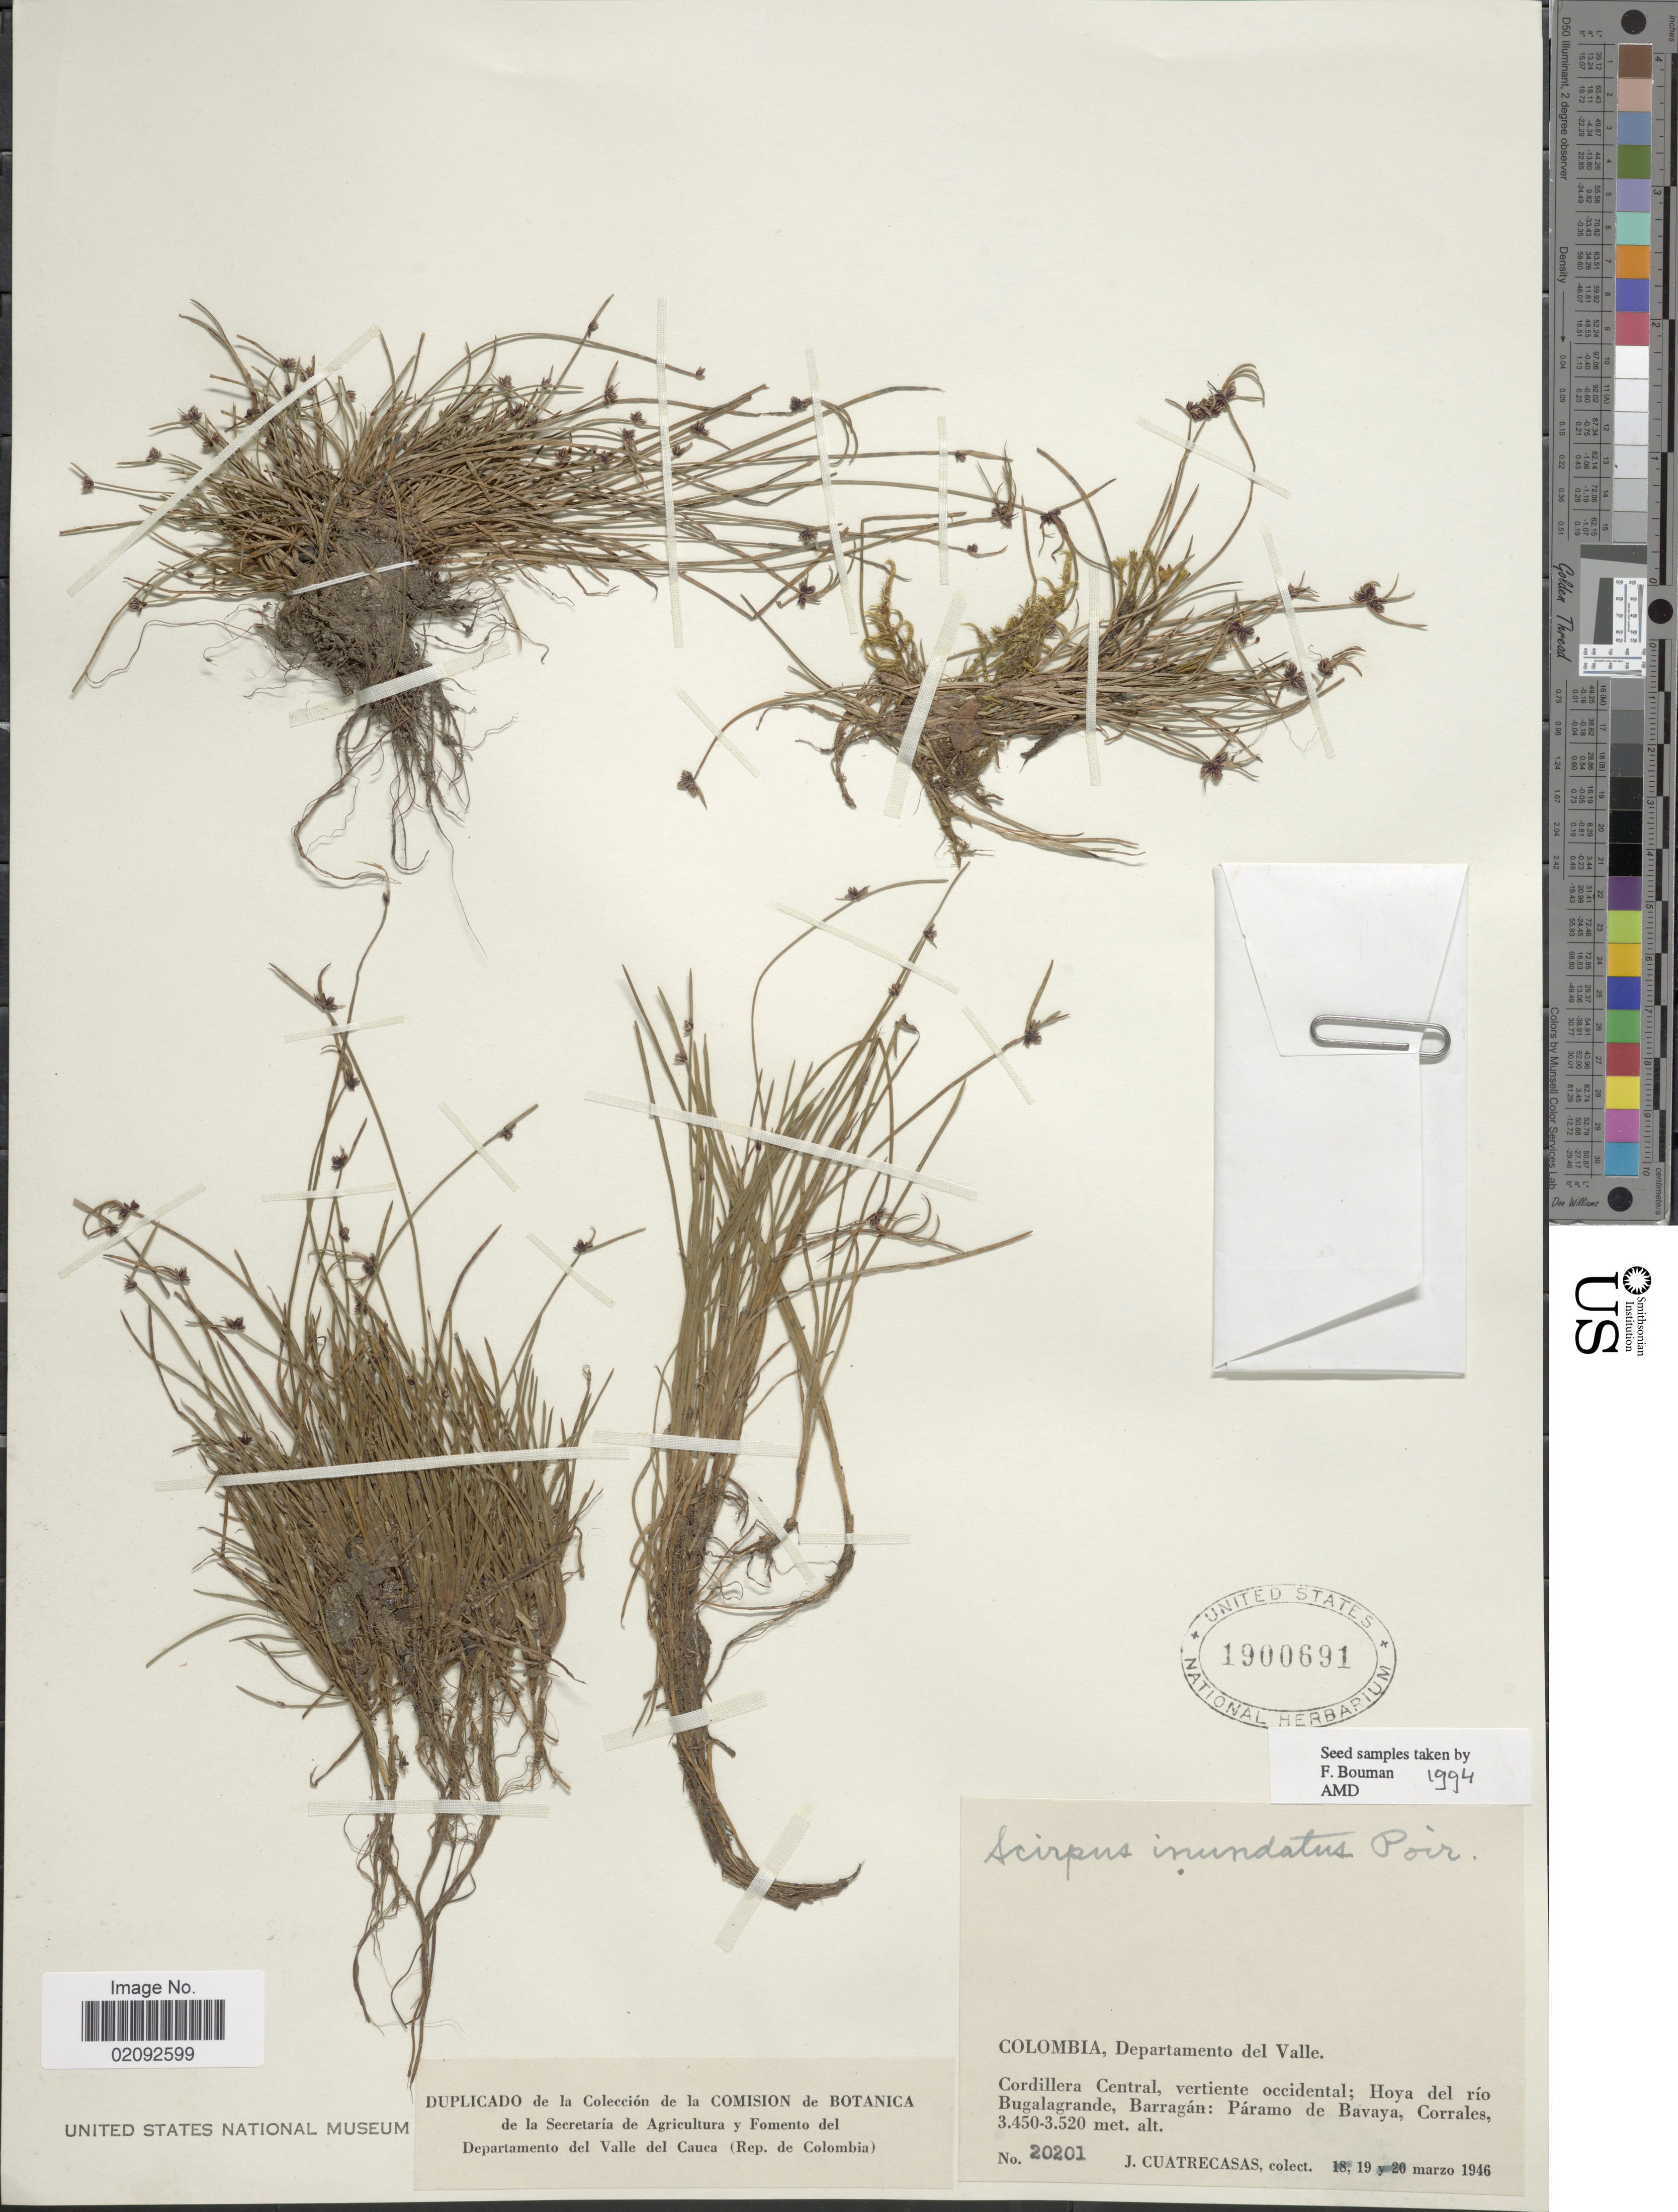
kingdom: Plantae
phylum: Tracheophyta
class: Liliopsida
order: Poales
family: Cyperaceae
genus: Isolepis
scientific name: Isolepis nigricans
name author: Kunth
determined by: Strong, Mark T., (BOT), Smithsonian Institution - National Museum of Natural History (UNITED STATES)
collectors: J. Cuatrecasas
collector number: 20201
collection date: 1946-03-19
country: Colombia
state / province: Valle del Cauca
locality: Departamento del Valle, Cordillera Central, vertiente occidental; Hoya del rio Bugalagrande, Barragan: Paramo de Bavaya, Corrales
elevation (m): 3450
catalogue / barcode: US 1900691